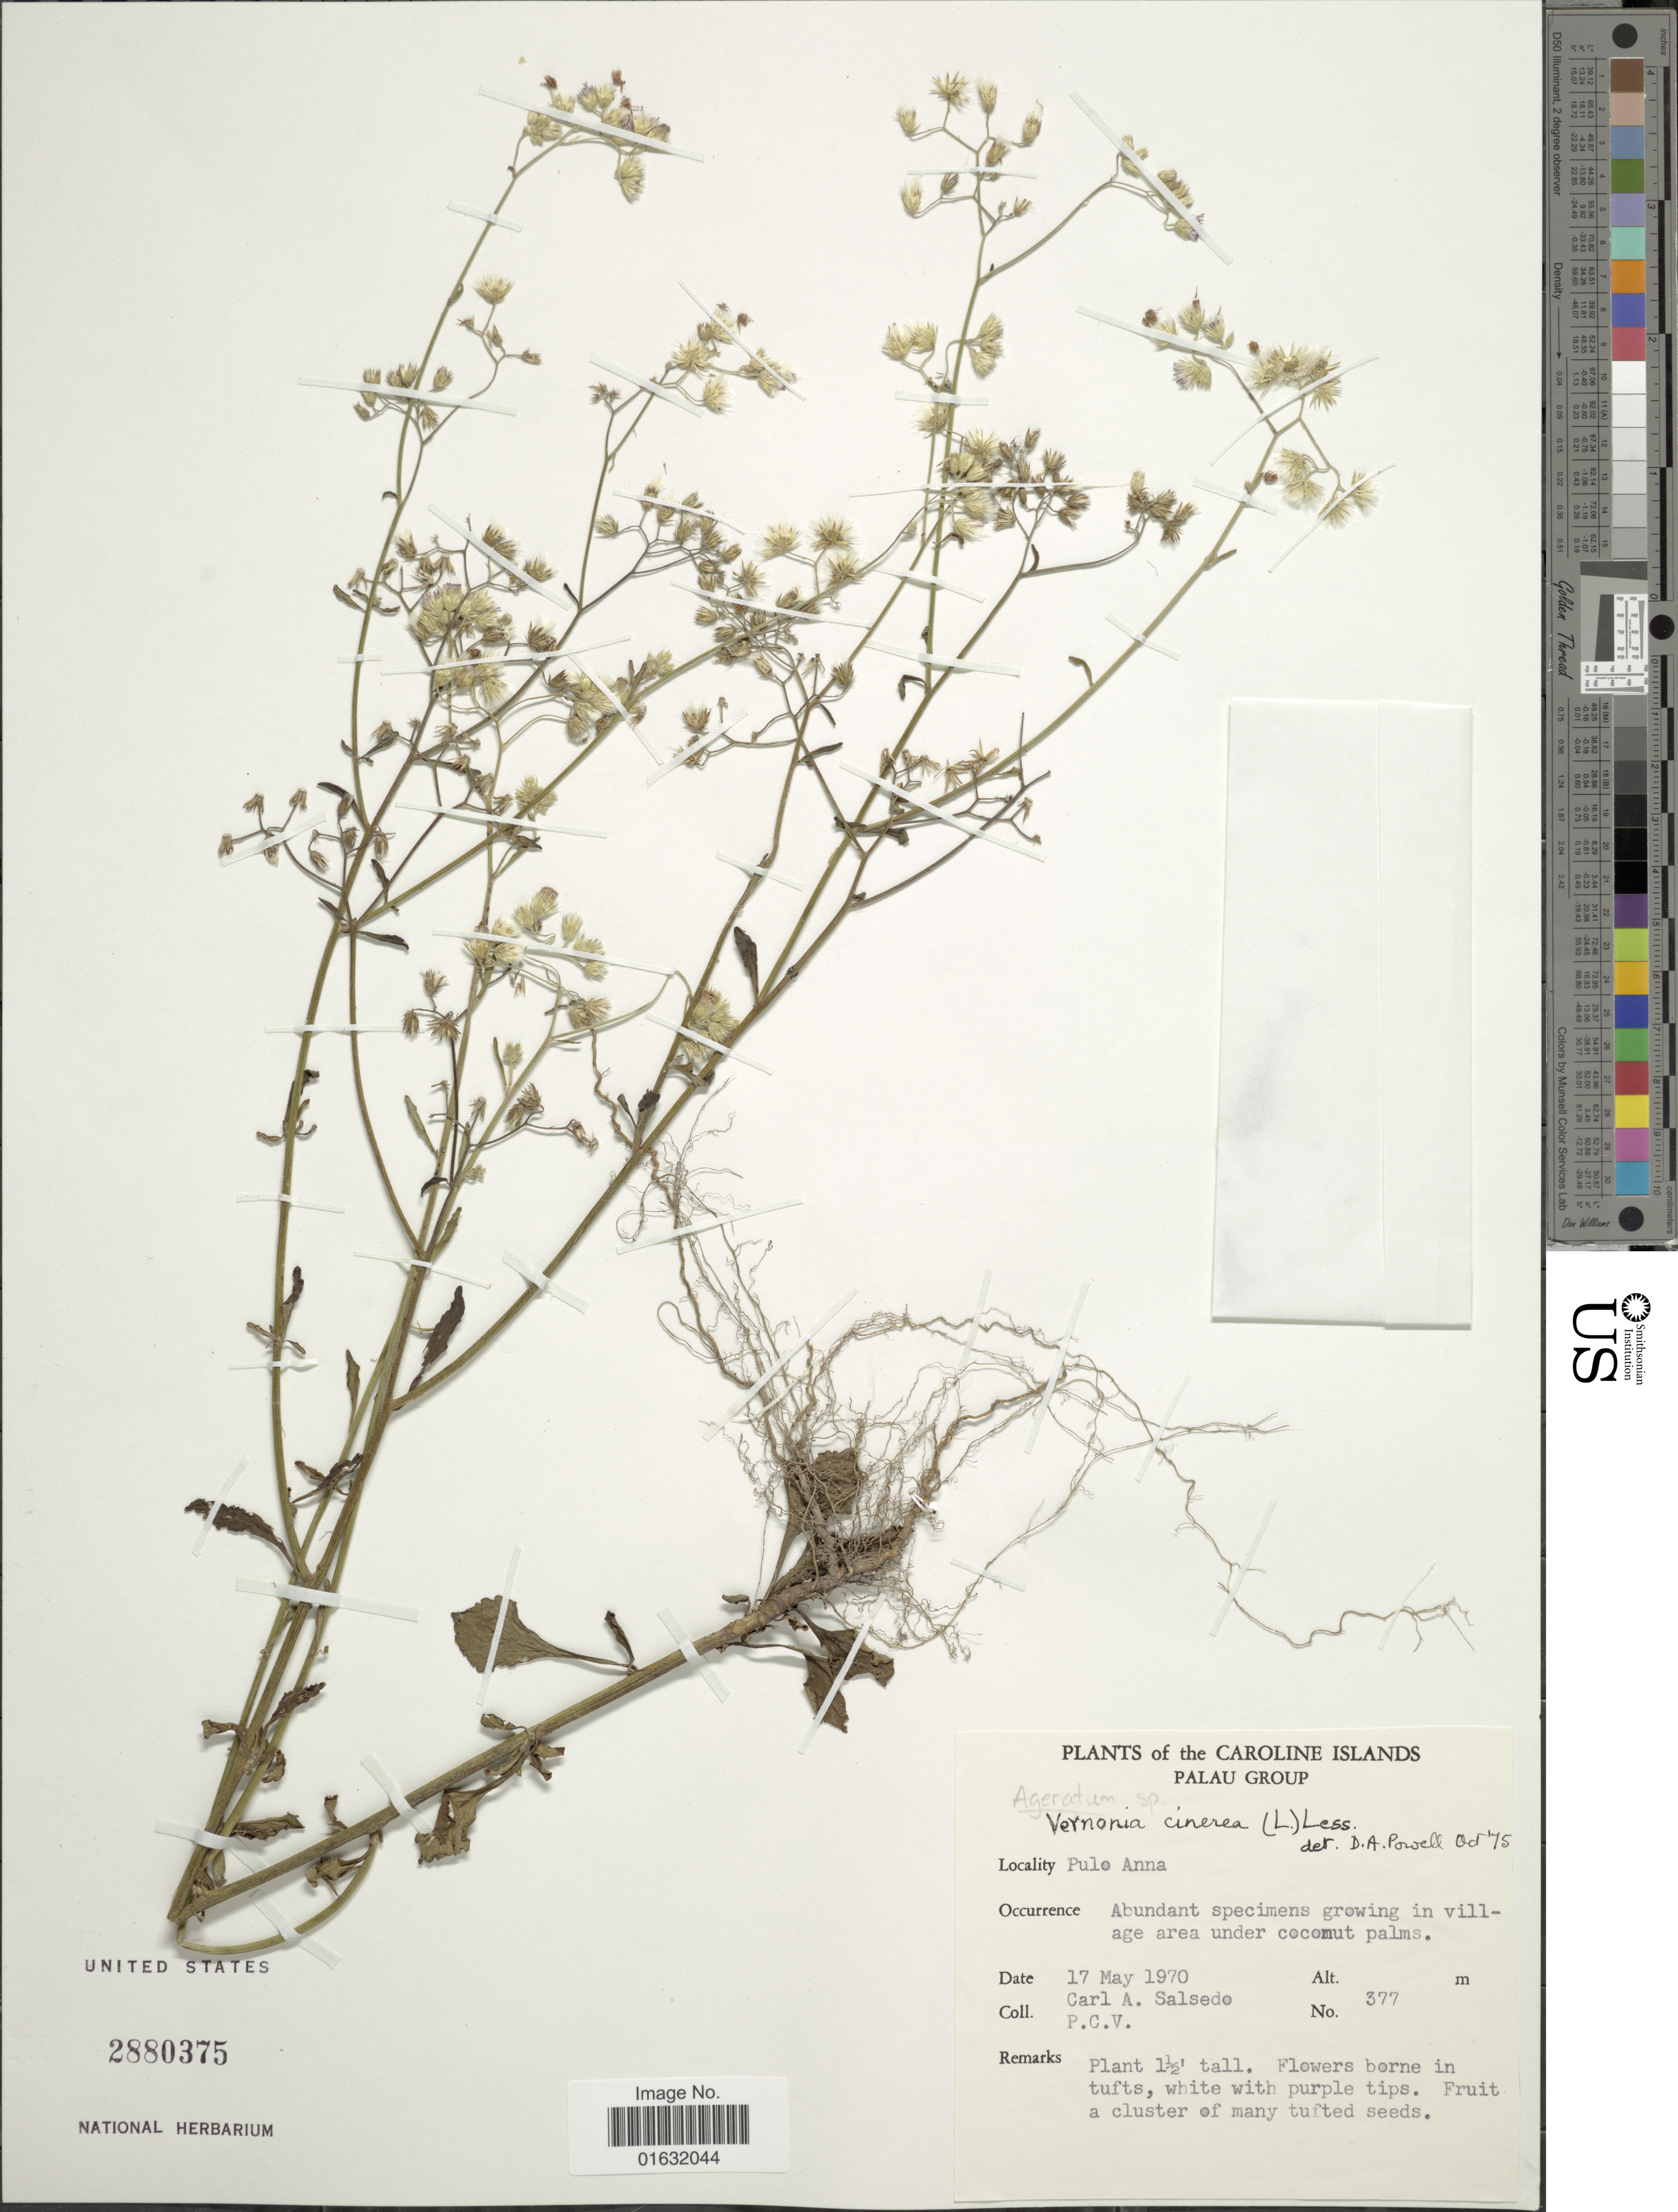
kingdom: Plantae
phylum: Tracheophyta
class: Magnoliopsida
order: Asterales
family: Asteraceae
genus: Cyanthillium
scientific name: Cyanthillium cinereum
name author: (L.) H. Rob.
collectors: C.A. Salsedo & P.C.V.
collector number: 377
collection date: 1970-05-17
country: Palau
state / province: Belau Outliers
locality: The Caroline Islands, Palau Group, Pulo Anna.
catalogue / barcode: US 2880375